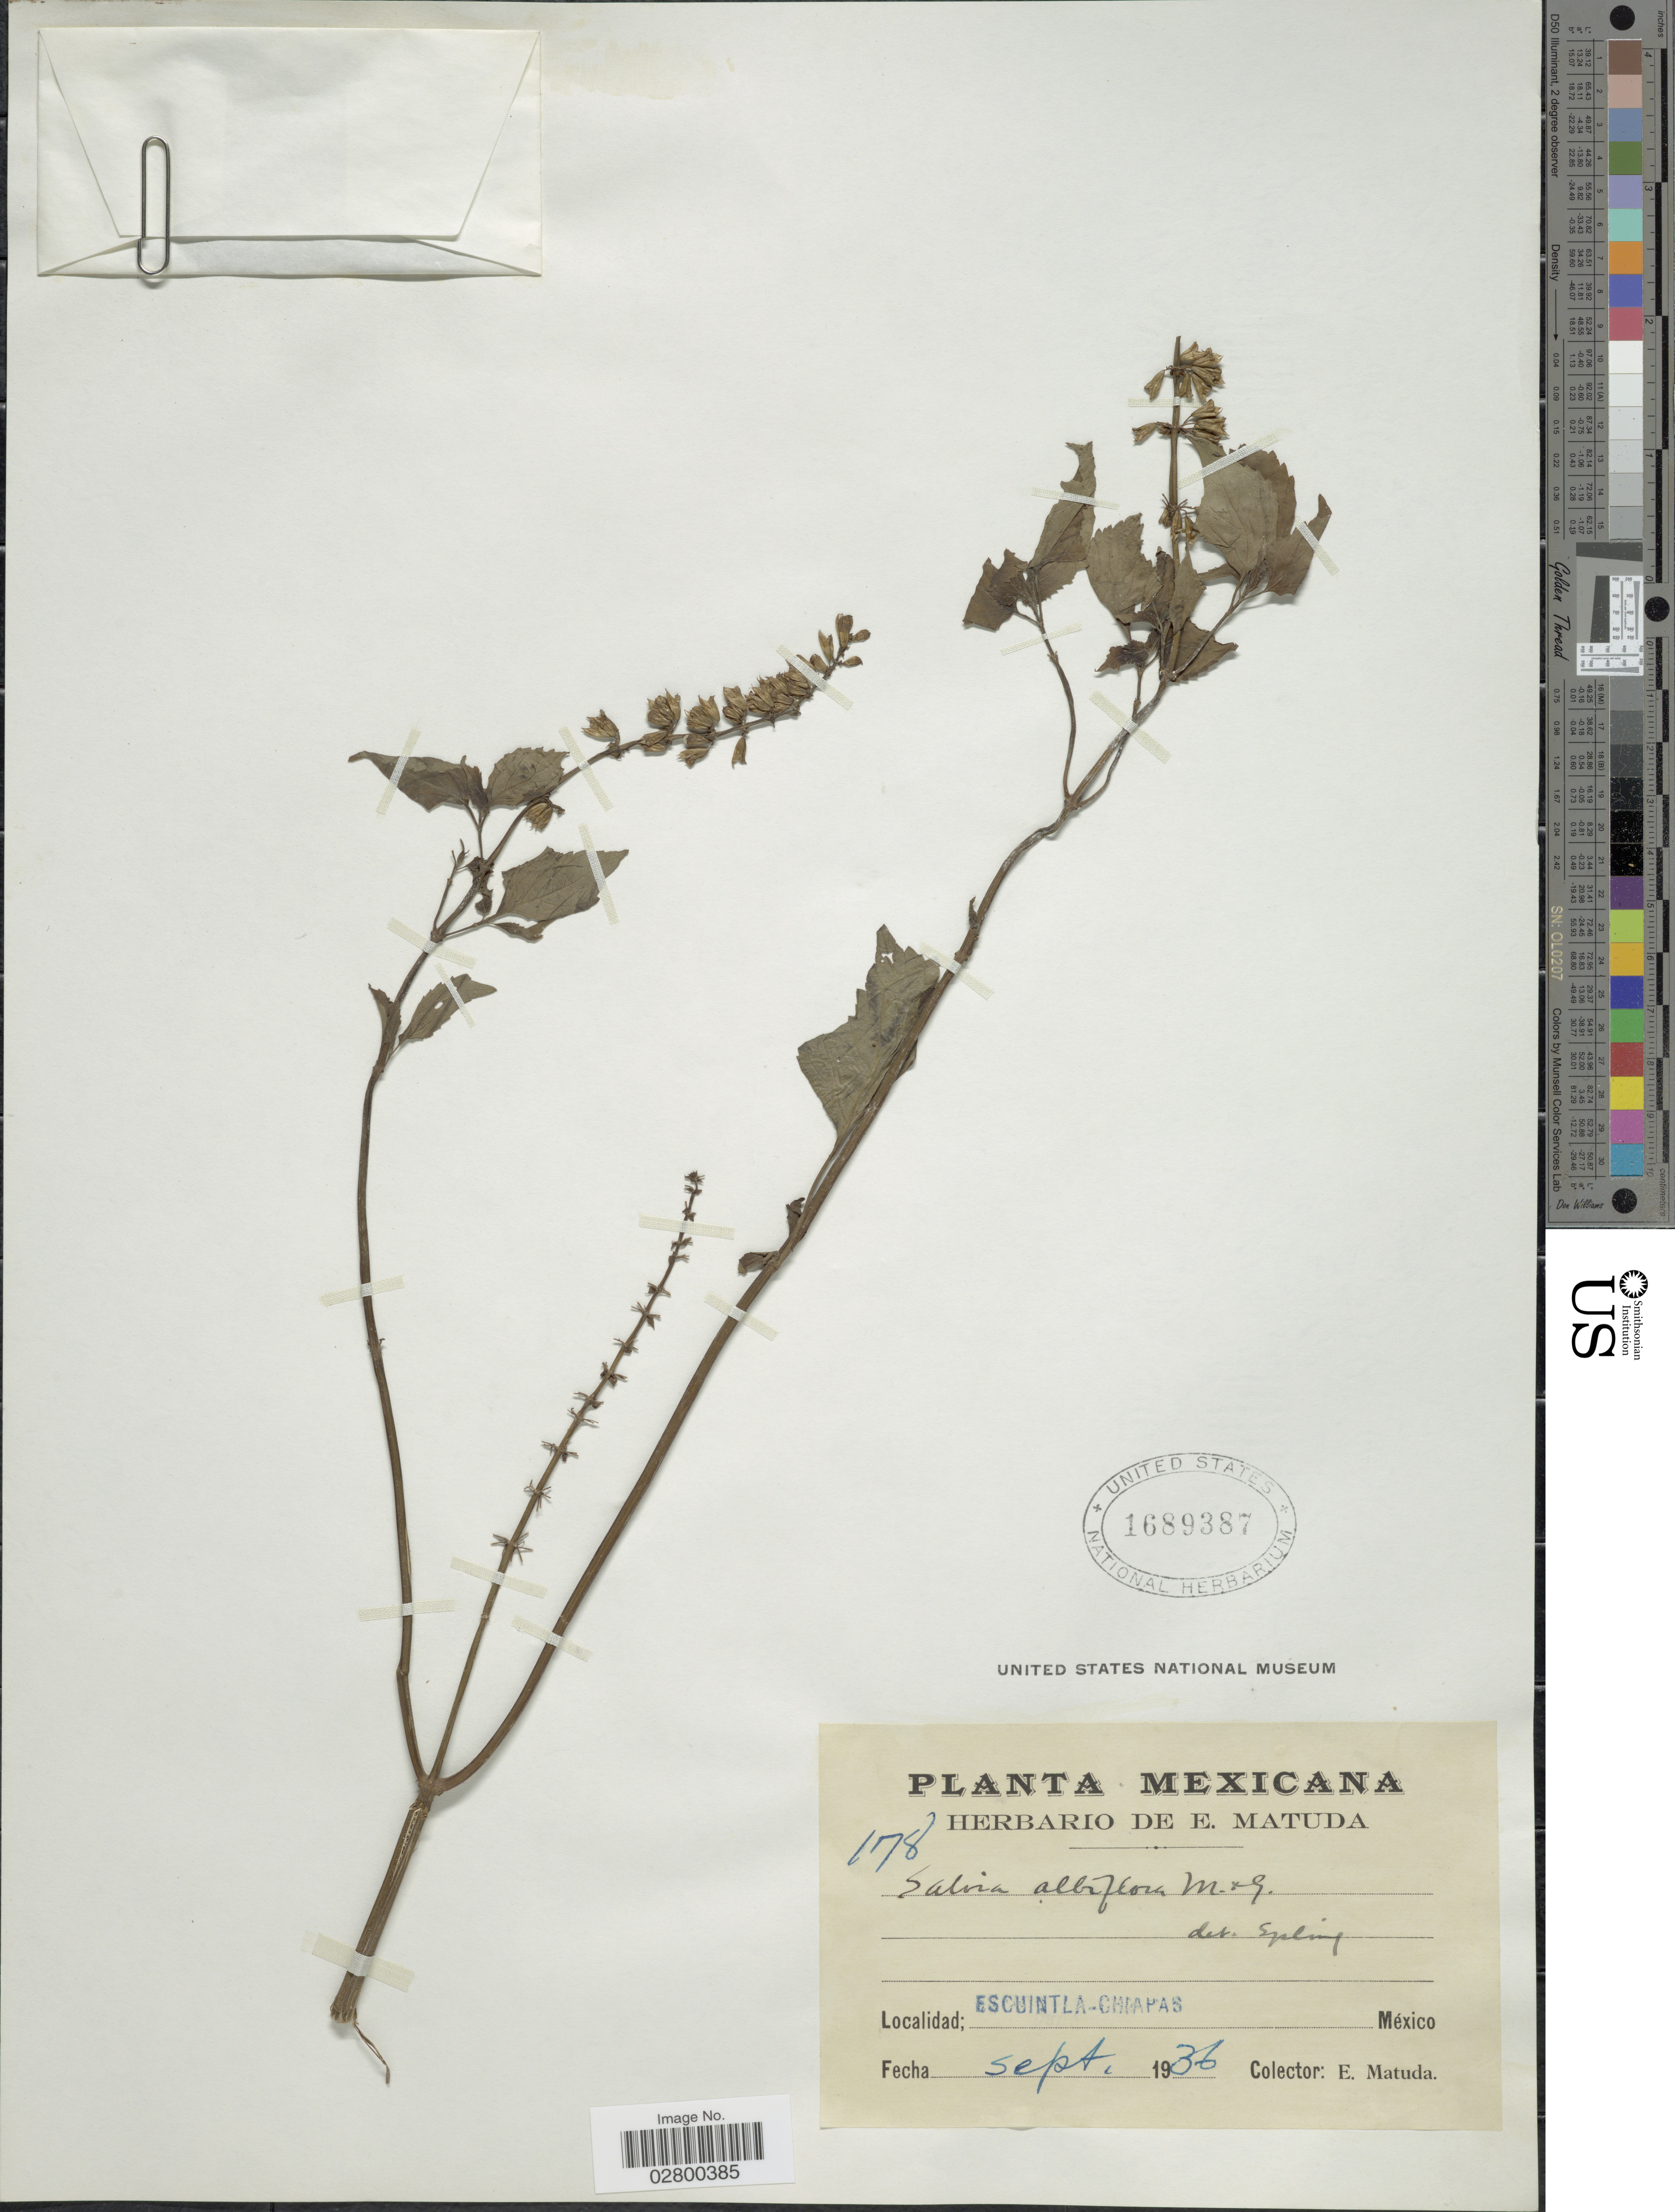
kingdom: Plantae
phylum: Tracheophyta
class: Magnoliopsida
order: Lamiales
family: Lamiaceae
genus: Salvia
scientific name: Salvia albiflora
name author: M. Martens & Galeotti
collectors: E. Matuda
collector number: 178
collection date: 1936-09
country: Mexico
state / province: Chiapas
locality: Escuintla-Chiapas.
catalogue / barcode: US 1689387